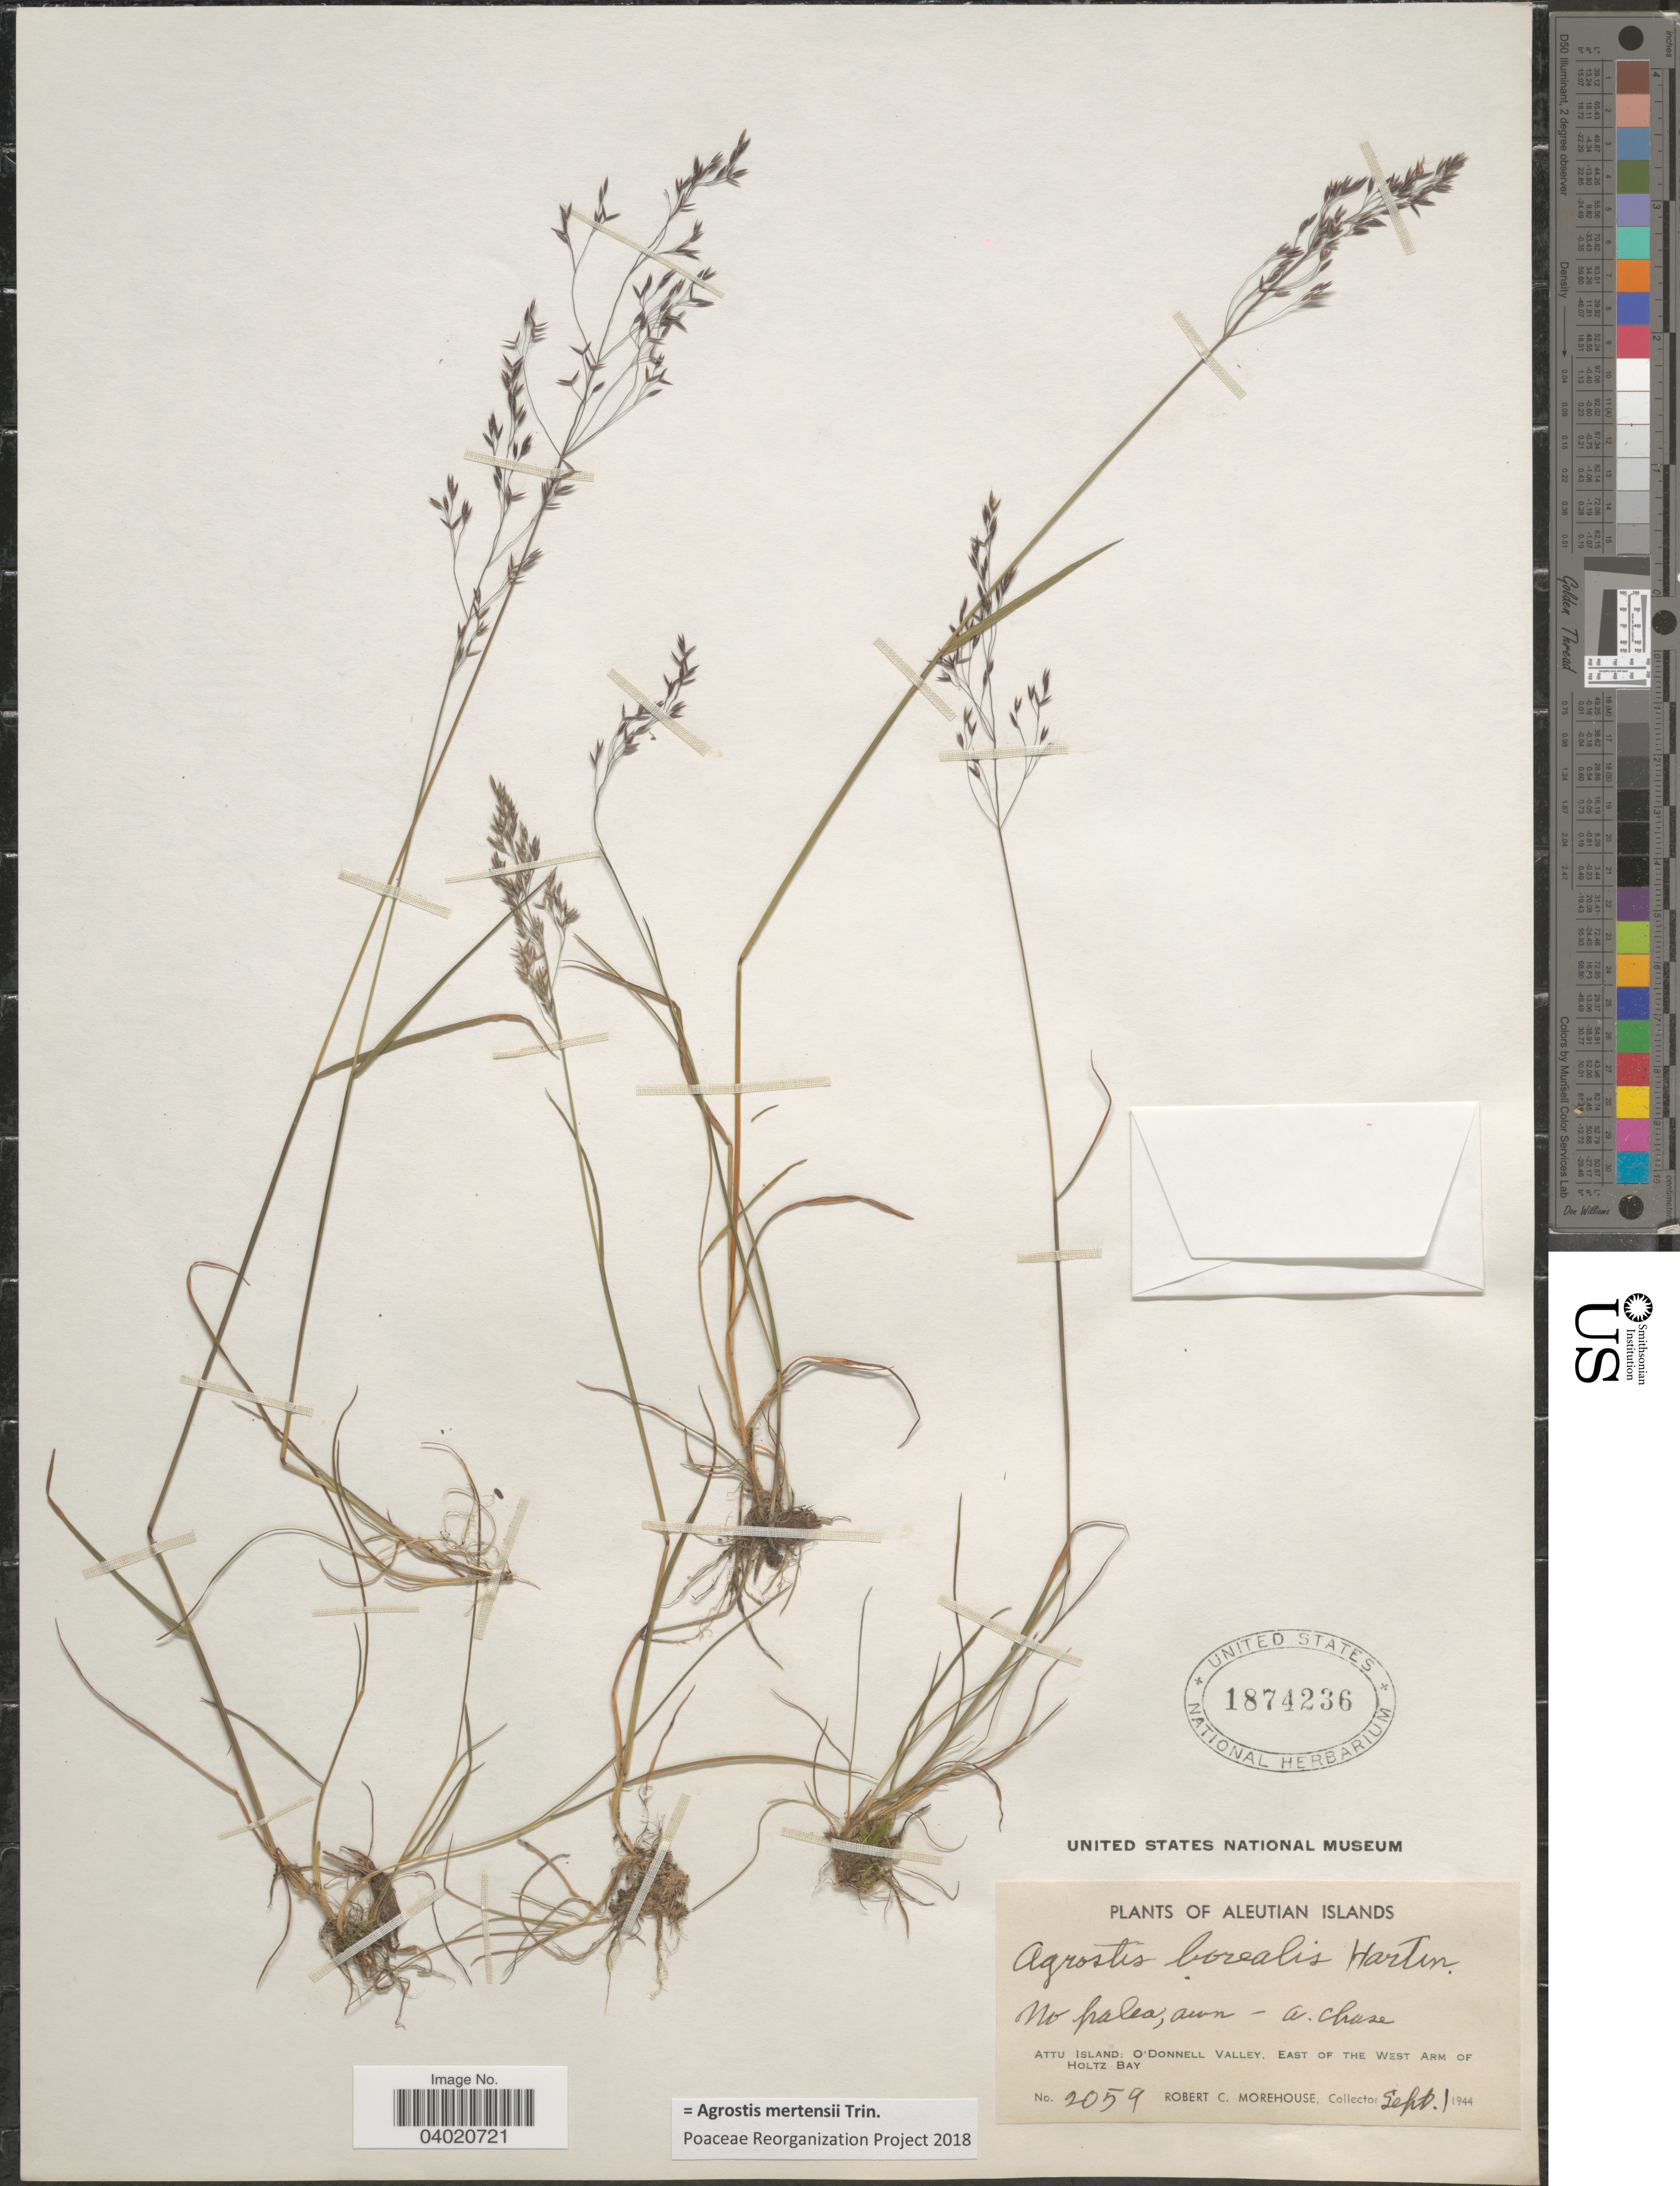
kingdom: Plantae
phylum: Tracheophyta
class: Liliopsida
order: Poales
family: Poaceae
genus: Agrostis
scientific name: Agrostis mertensii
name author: Trin.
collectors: R. Morehouse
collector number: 2059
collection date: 1944-09-01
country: United States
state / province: Alaska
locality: Aleutian Islands. Attu Island: O'Donnell Valley, East of the West Arm of Holtz Bay.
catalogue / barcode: US 1874236